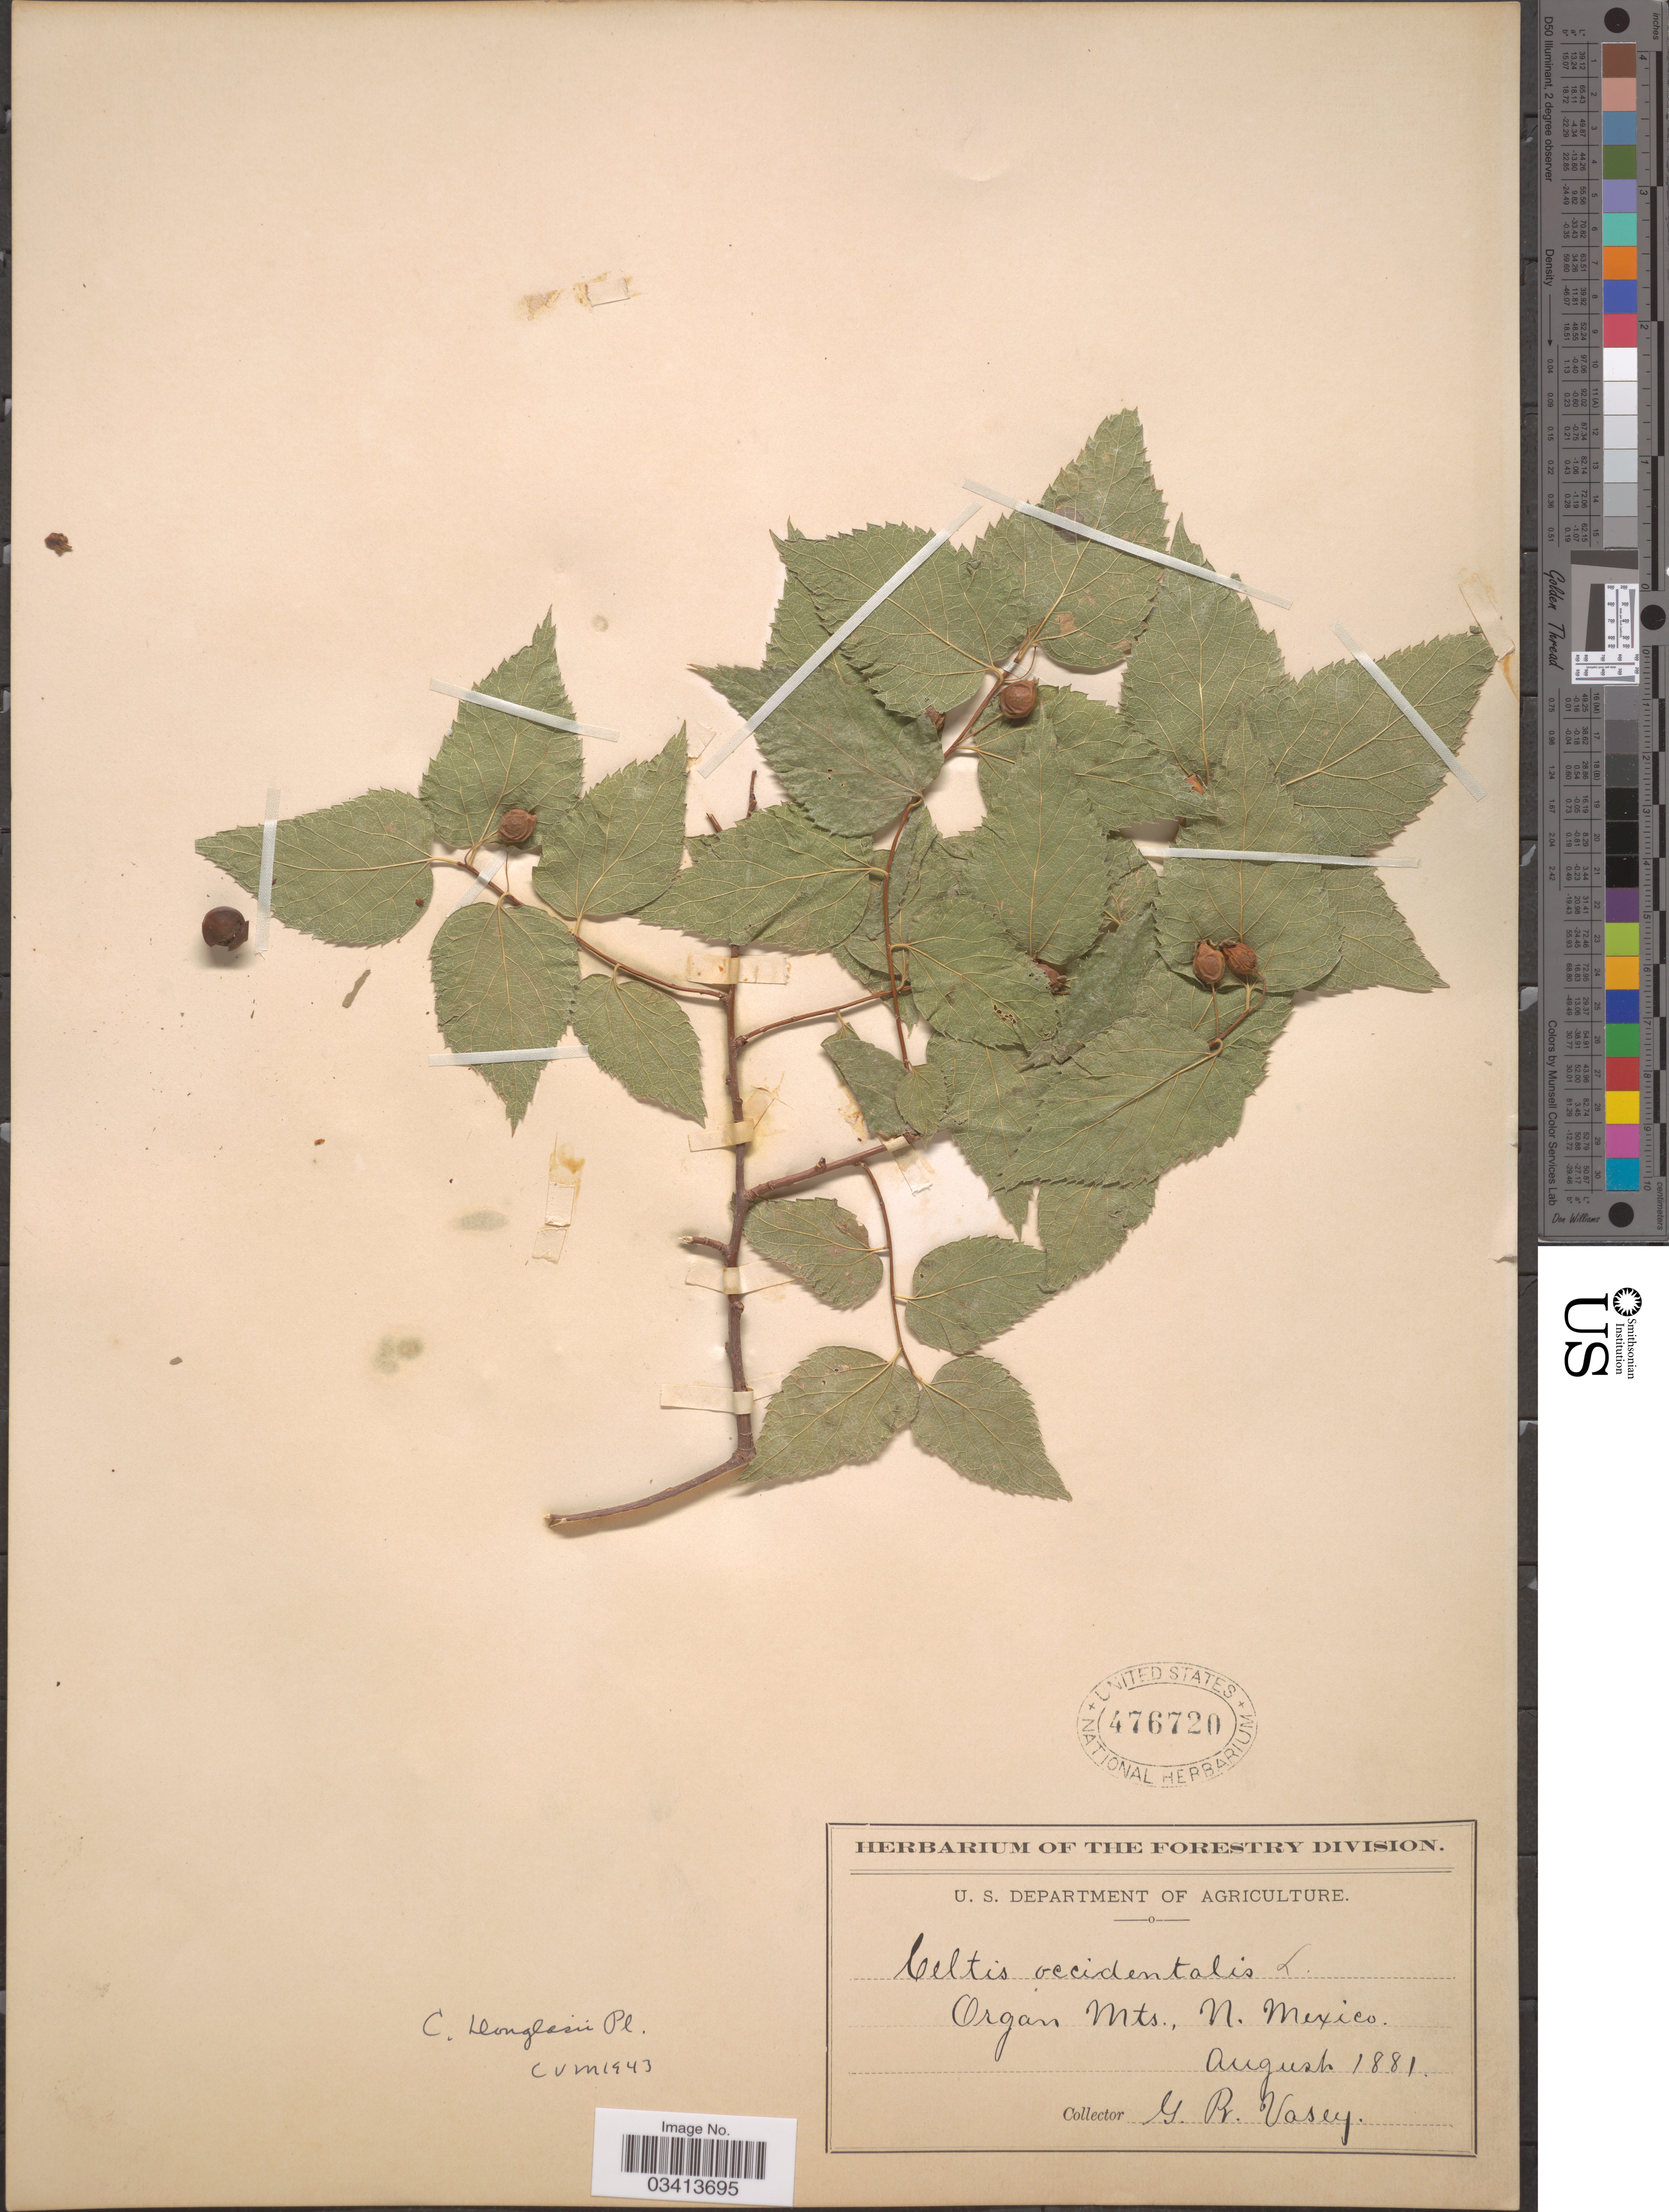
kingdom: Plantae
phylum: Tracheophyta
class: Magnoliopsida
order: Rosales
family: Cannabaceae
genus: Celtis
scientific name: Celtis laevigata var. reticulata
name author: (Torr.) L.D. Benson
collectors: G. R. Vasey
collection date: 1881-08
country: United States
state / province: New Mexico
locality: Organ Mts., N. Mexico.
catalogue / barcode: US 476720